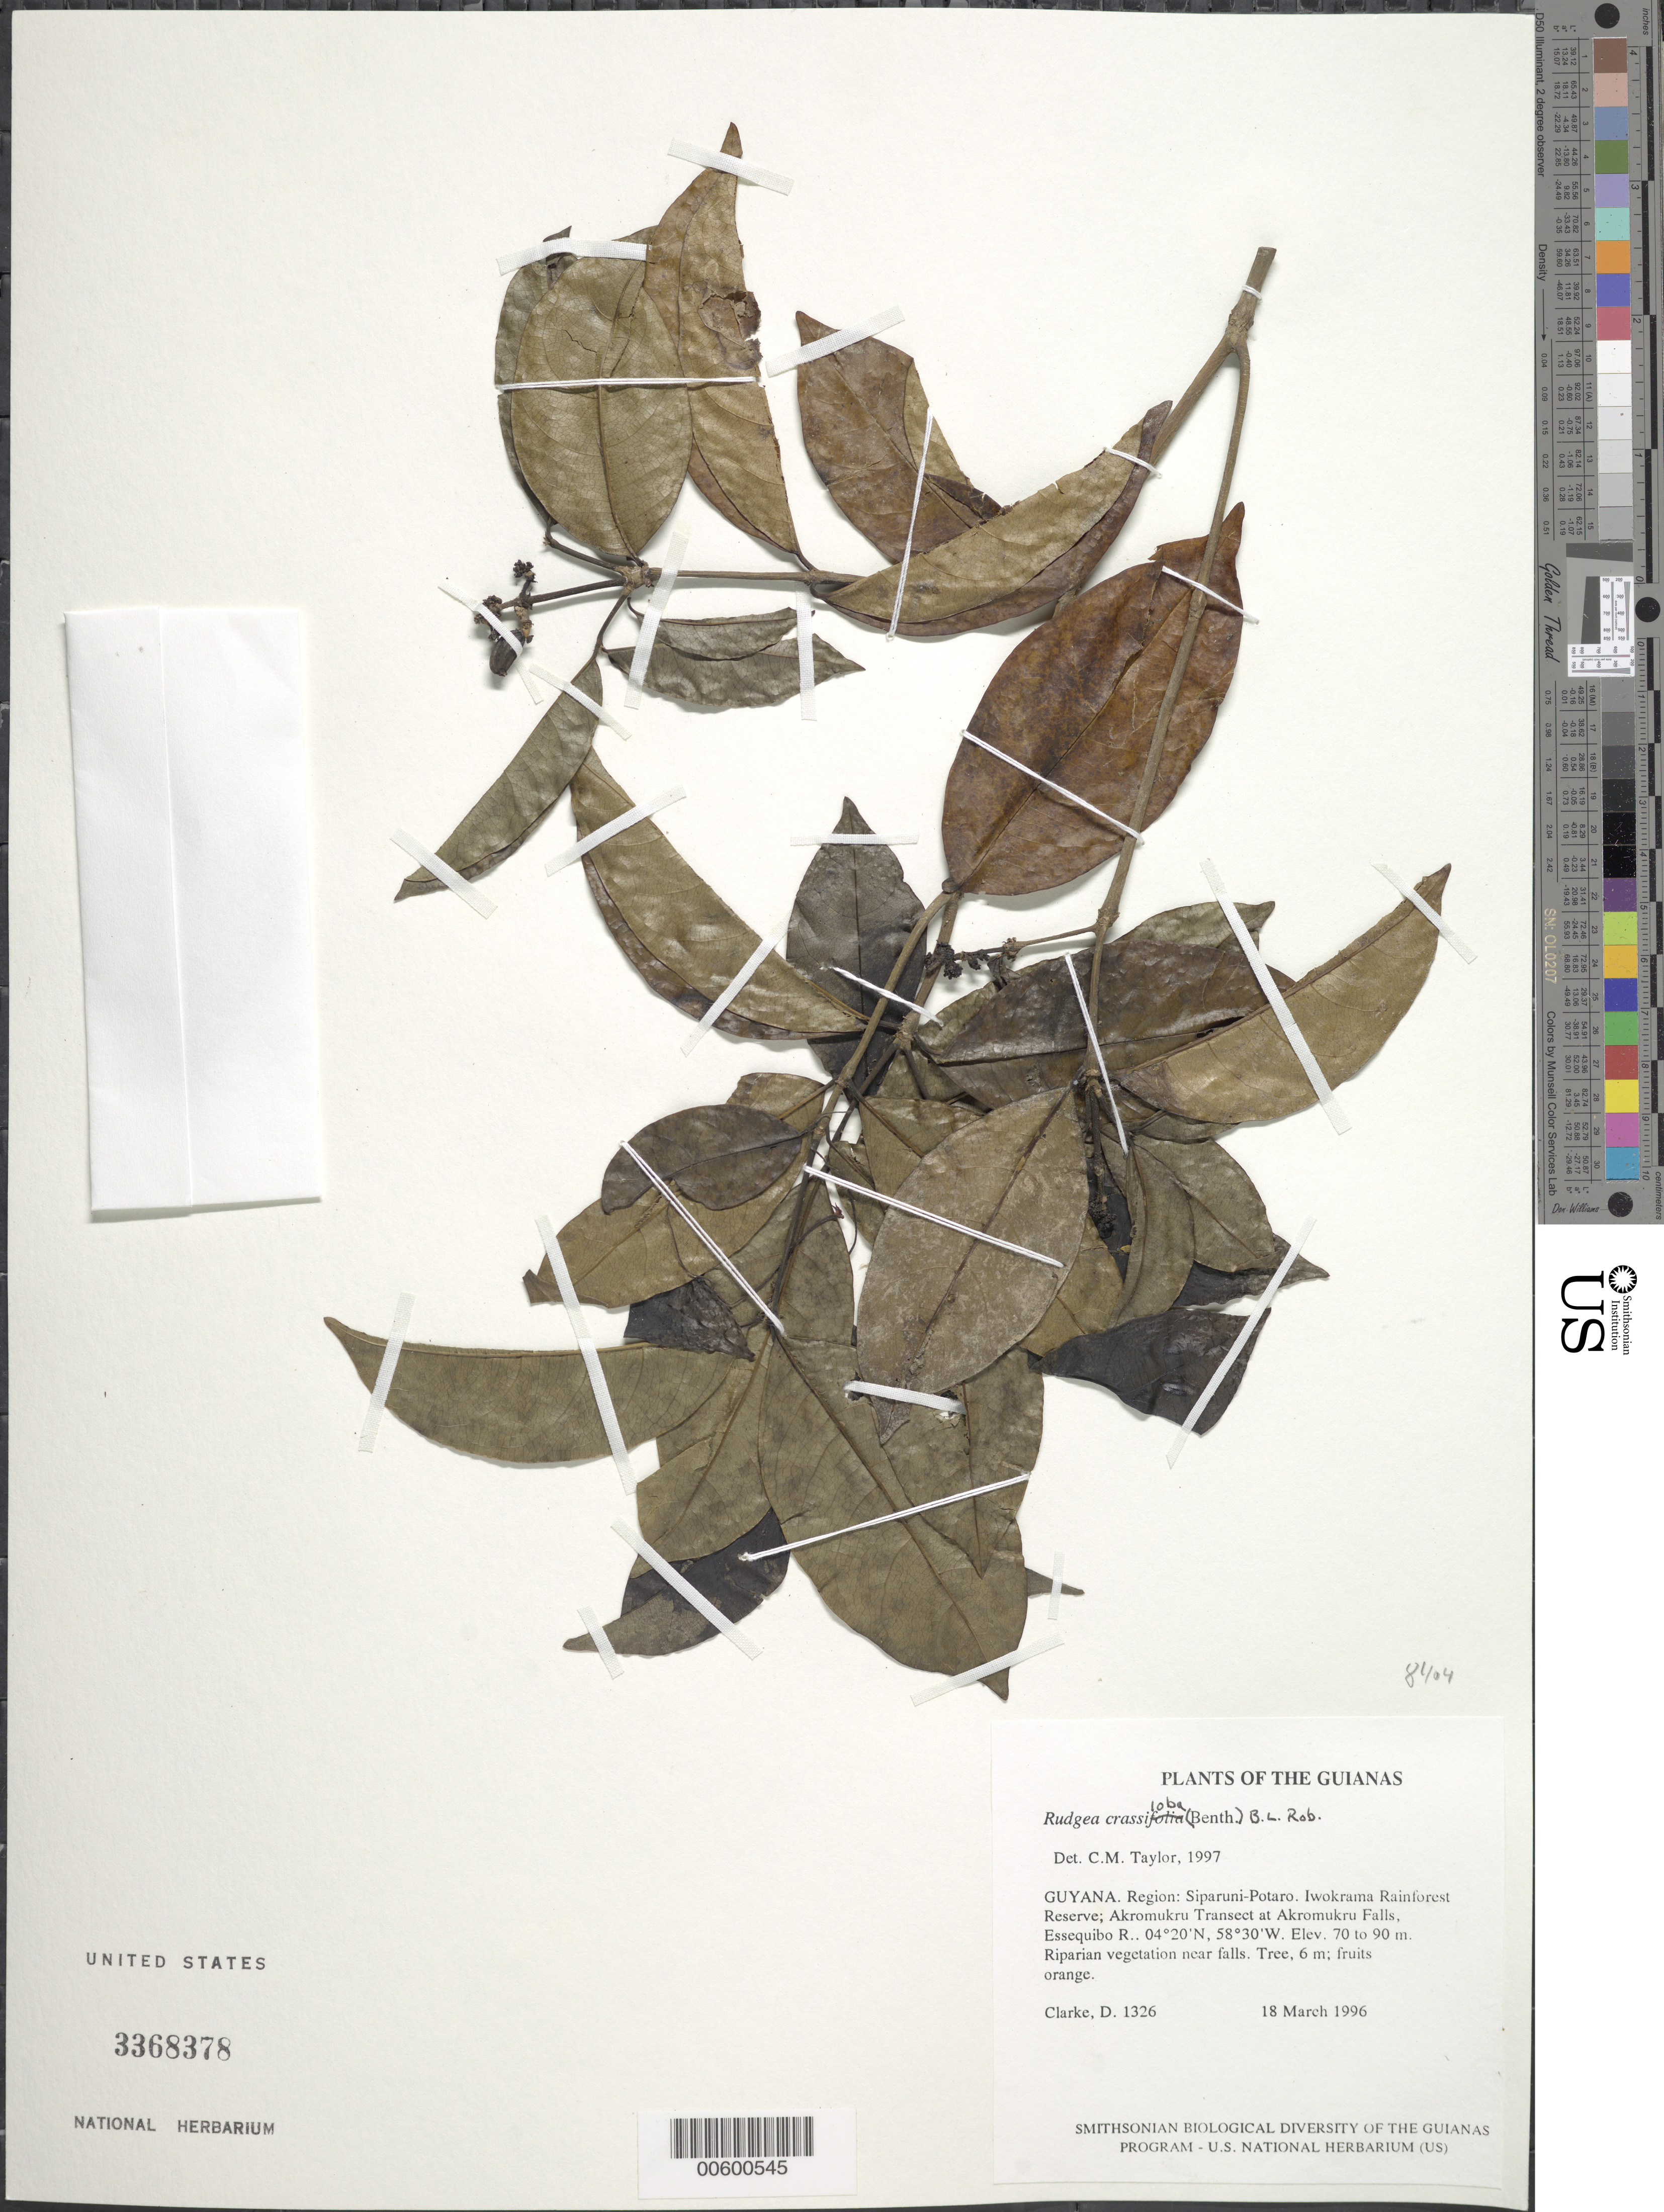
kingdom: Plantae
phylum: Tracheophyta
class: Magnoliopsida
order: Gentianales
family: Rubiaceae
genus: Rudgea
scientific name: Rudgea crassiloba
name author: (Benth.) B.L. Rob.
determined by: Taylor, Charlotte M.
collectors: H. D. Clarke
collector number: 1326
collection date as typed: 18 March 1996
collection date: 1996-03-18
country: Guyana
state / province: Potaro-Siparuni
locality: Iwokrama Rainforest Reserve; Akromukru Transect at Akromukru Falls, Essequibo R.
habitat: Riparian vegetation near falls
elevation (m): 70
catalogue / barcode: US 3368378